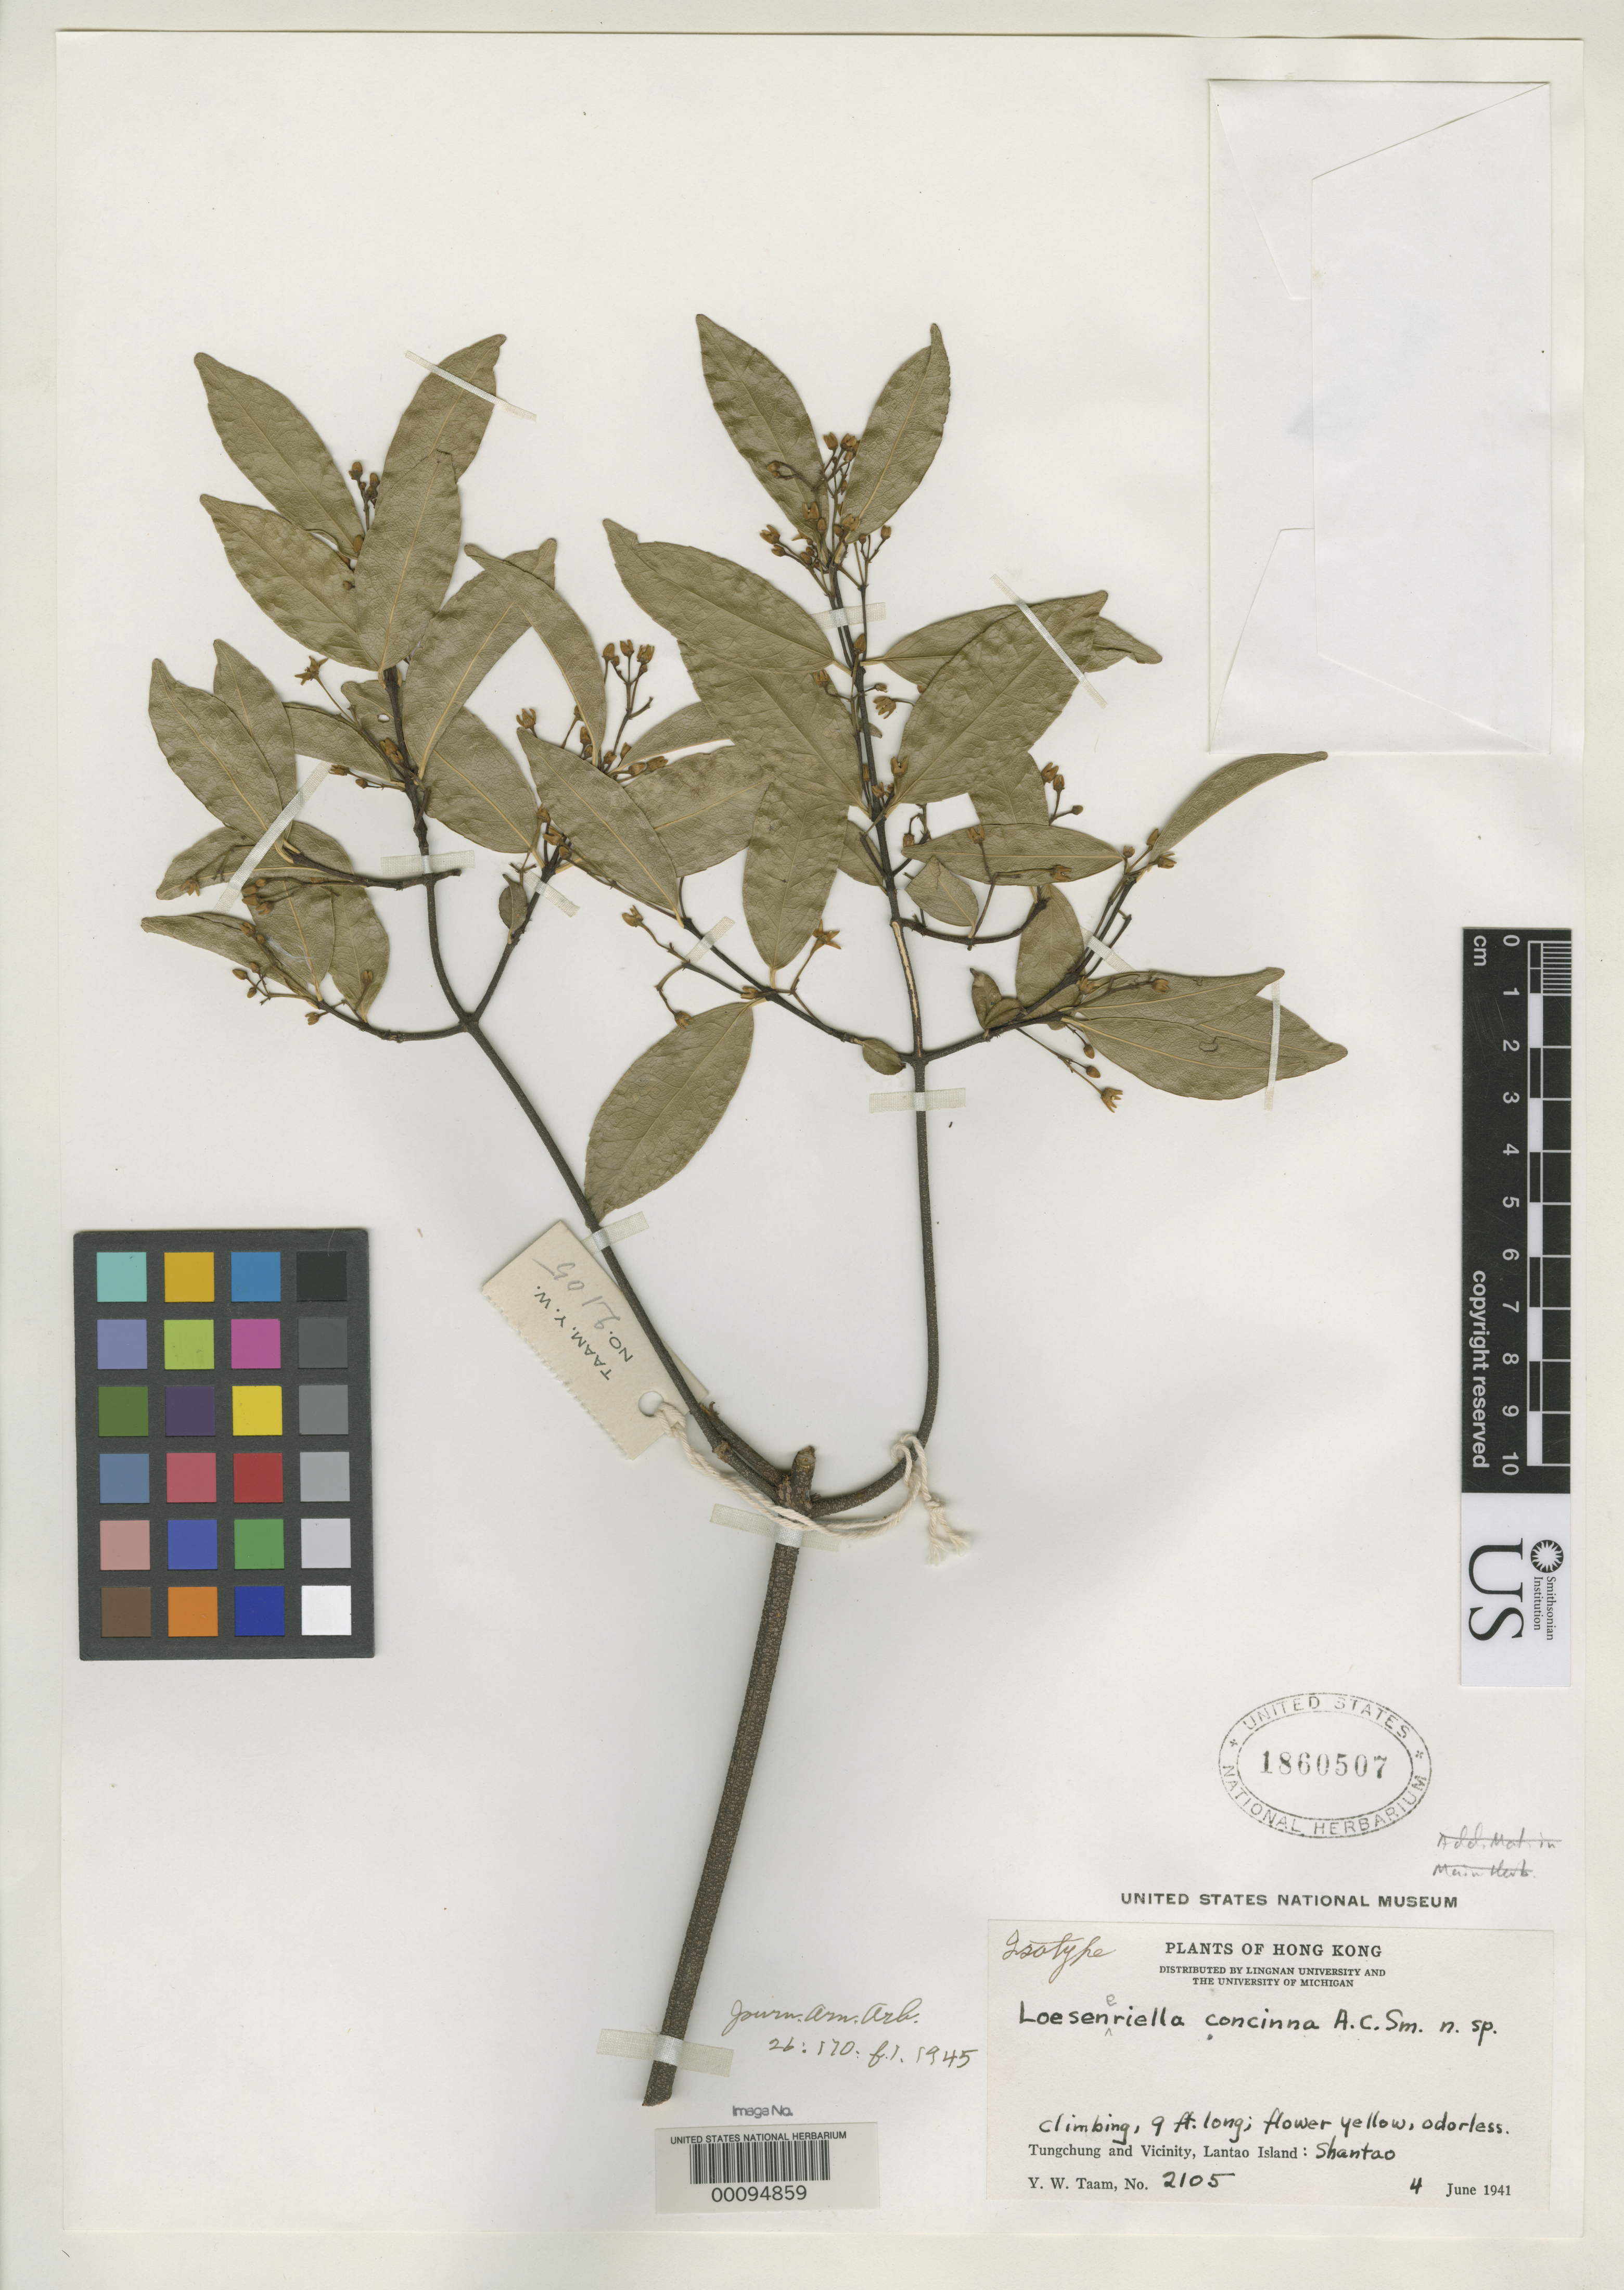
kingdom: Plantae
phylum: Tracheophyta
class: Magnoliopsida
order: Celastrales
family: Celastraceae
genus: Loeseneriella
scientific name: Loeseneriella concinna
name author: A.C. Sm.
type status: Isotype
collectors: Y. W. Taam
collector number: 2105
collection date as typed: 04 Jun 1941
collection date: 1941-06-04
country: China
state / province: Hong Kong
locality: Tungchung, Shantao.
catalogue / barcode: US 1860507